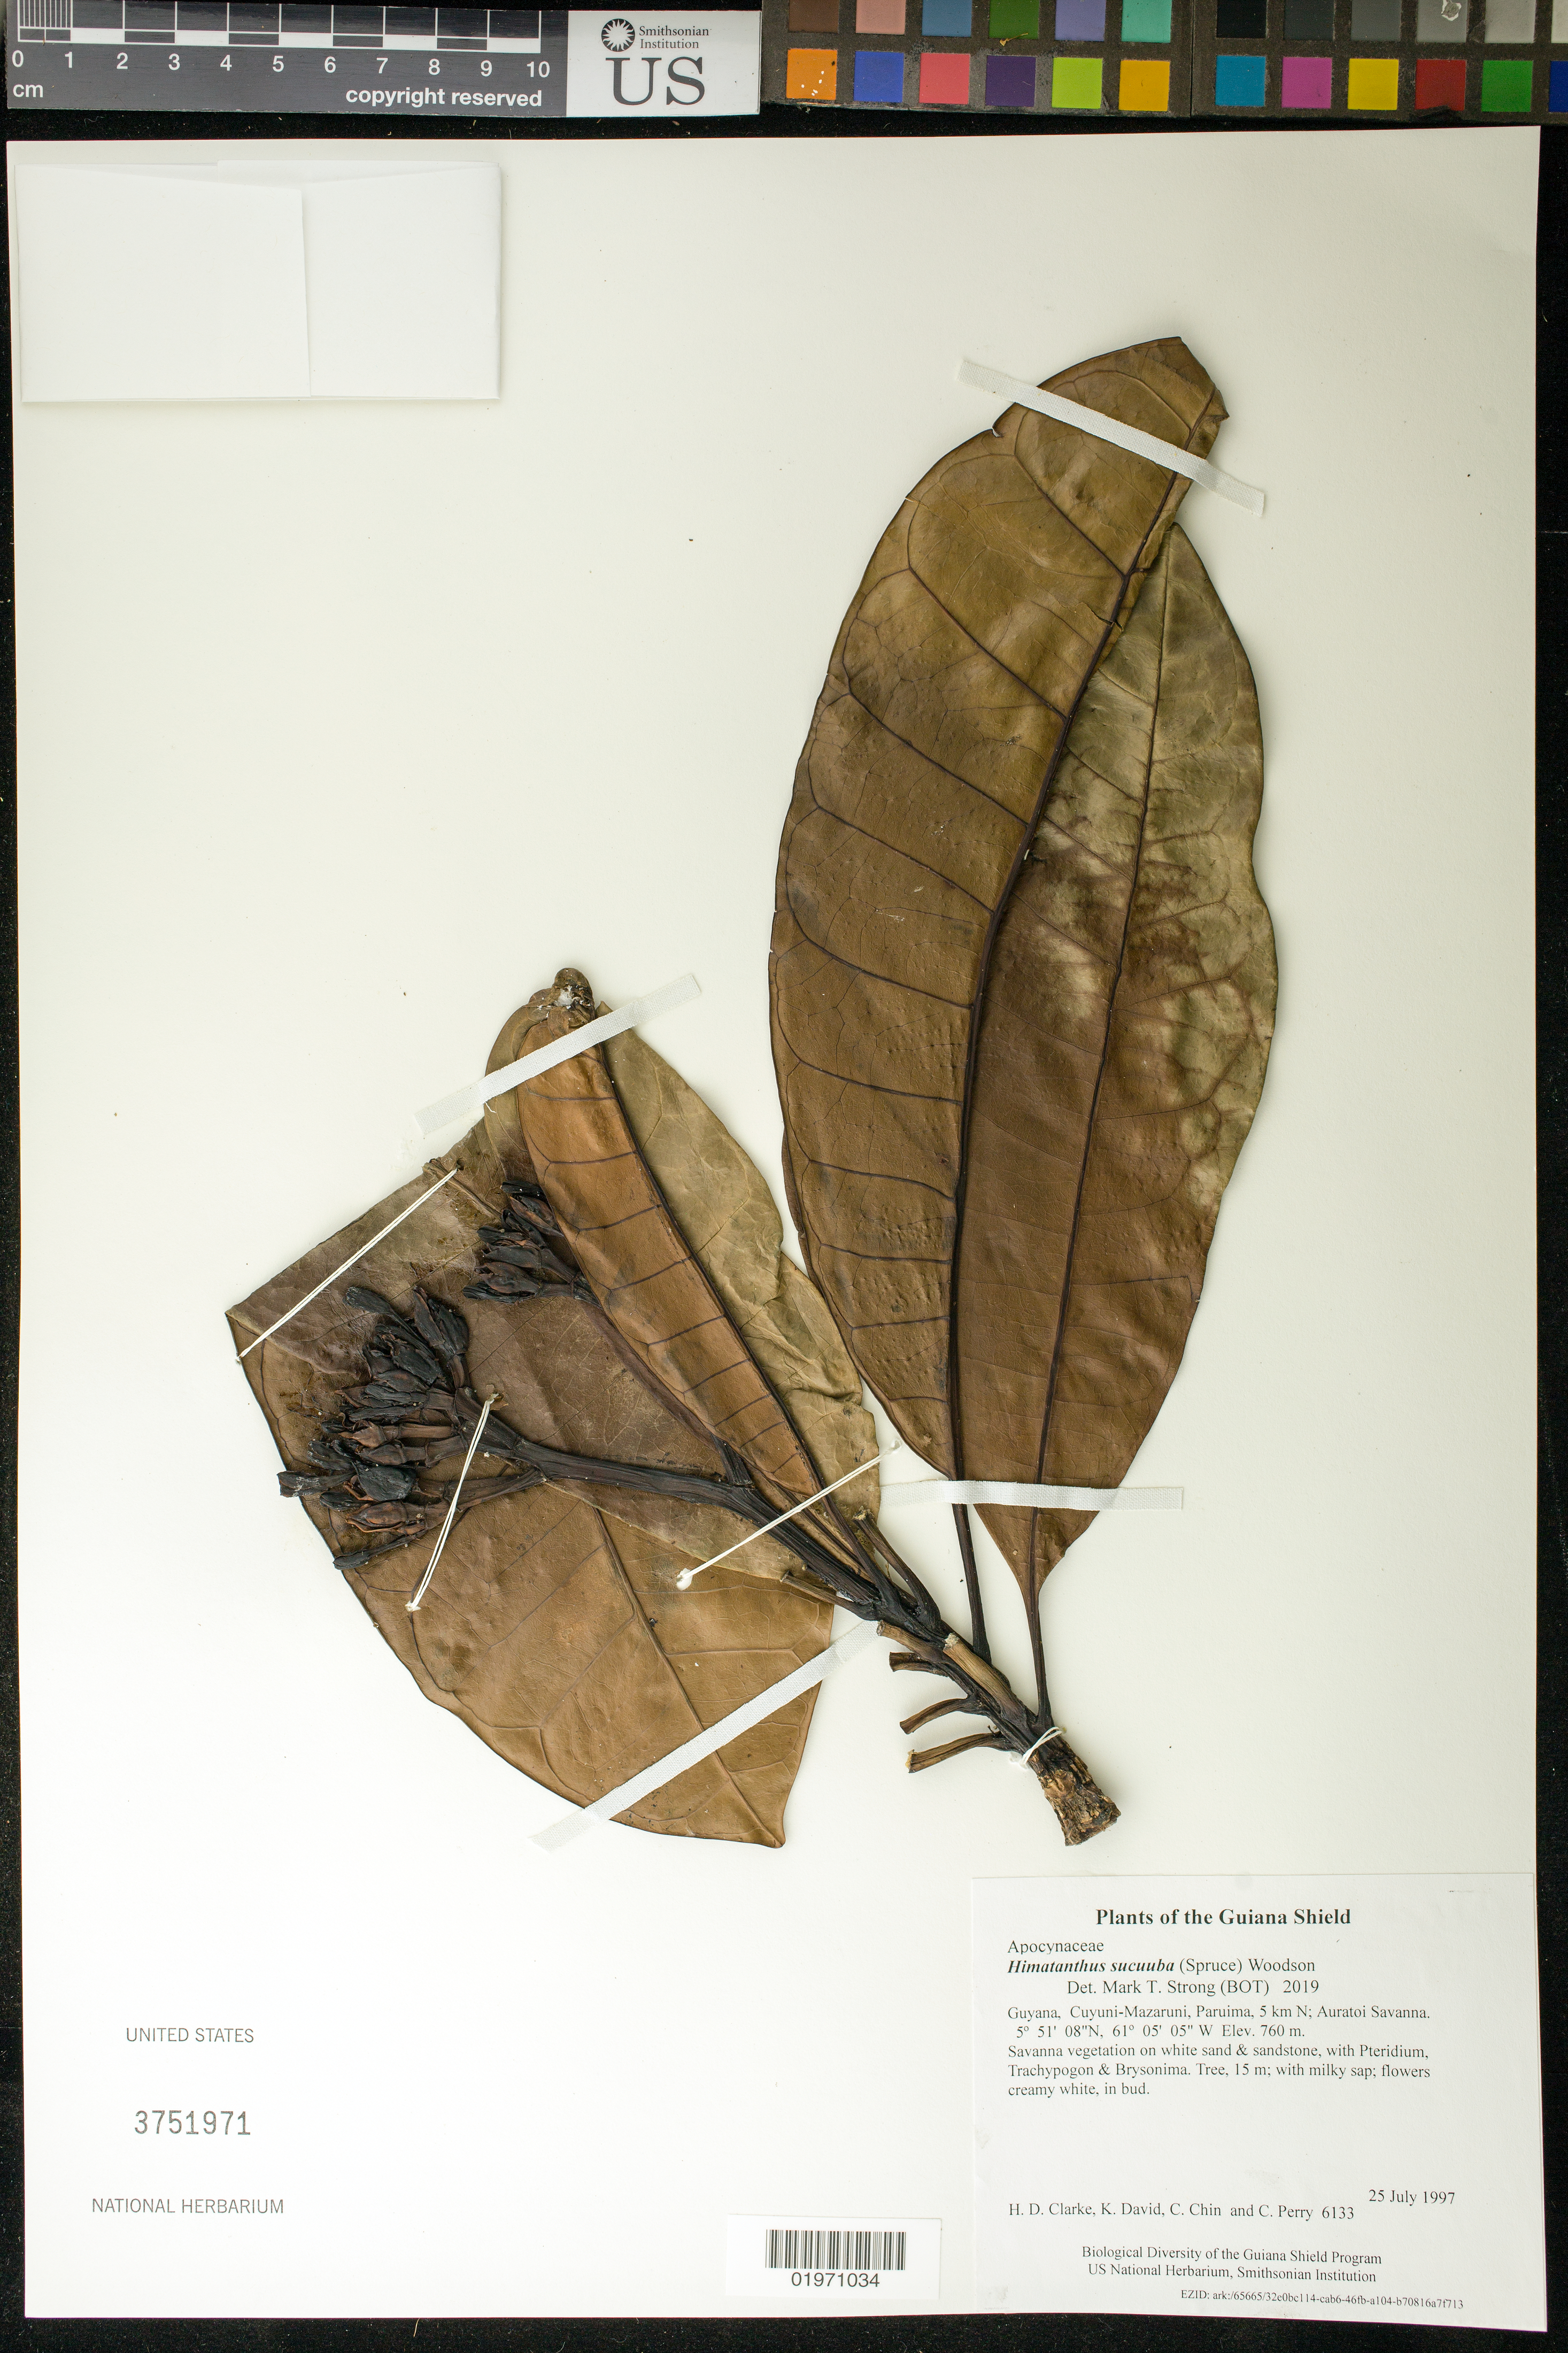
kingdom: Plantae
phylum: Tracheophyta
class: Magnoliopsida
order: Gentianales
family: Apocynaceae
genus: Himatanthus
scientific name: Himatanthus sucuuba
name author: (Spruce) Woodson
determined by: Strong, Mark T., (BOT), Smithsonian Institution - National Museum of Natural History (UNITED STATES)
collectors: H. D. Clarke, K. David, C. Chin & C. Perry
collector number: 6133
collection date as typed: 25 July 1997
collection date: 1997-07-25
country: Guyana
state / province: Cuyuni-Mazaruni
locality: Paruima, 5 km N; Auratoi Savanna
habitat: Savanna vegetation on white sand & sandstone, with Pteridium, Trachypogon & Brysonima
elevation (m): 760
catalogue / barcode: US 3751971